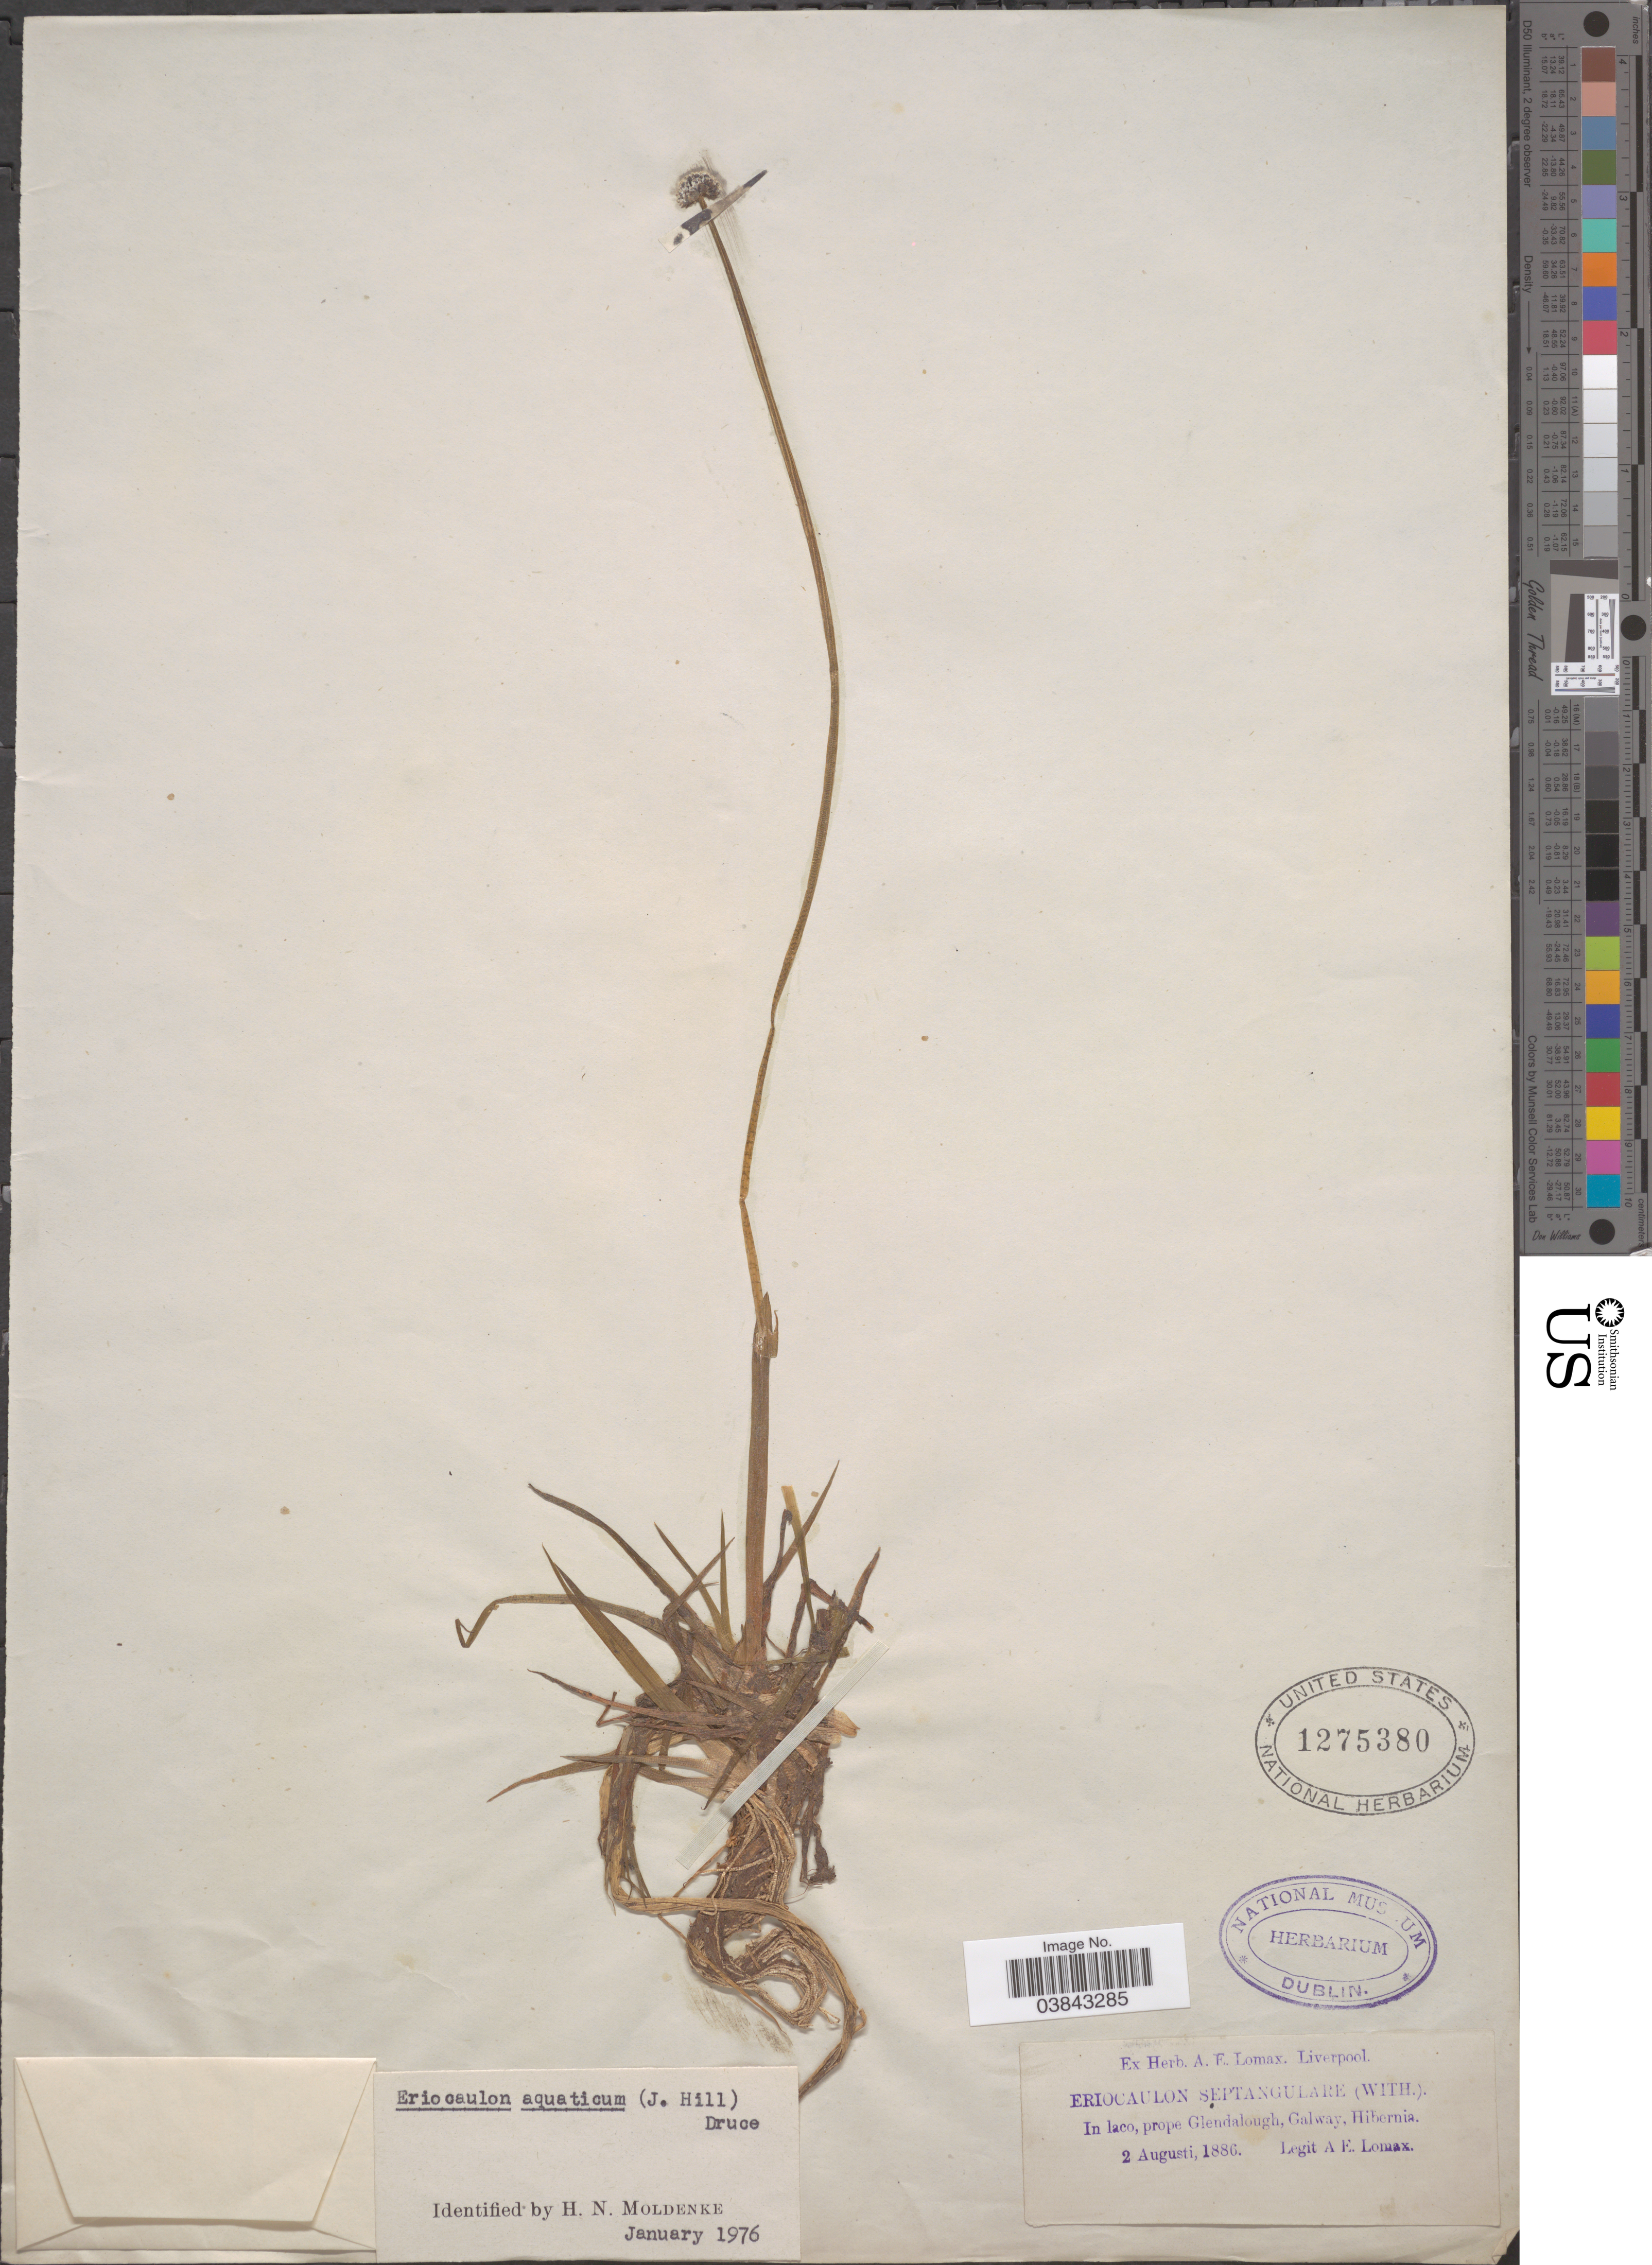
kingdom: Plantae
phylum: Tracheophyta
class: Liliopsida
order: Poales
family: Eriocaulaceae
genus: Eriocaulon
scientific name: Eriocaulon aquaticum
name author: (Hill) Druce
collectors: A. Lomax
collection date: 1886-08-02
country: Ireland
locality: In laco, prope Glendalough, Galway, Hibernia.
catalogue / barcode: US 1275380